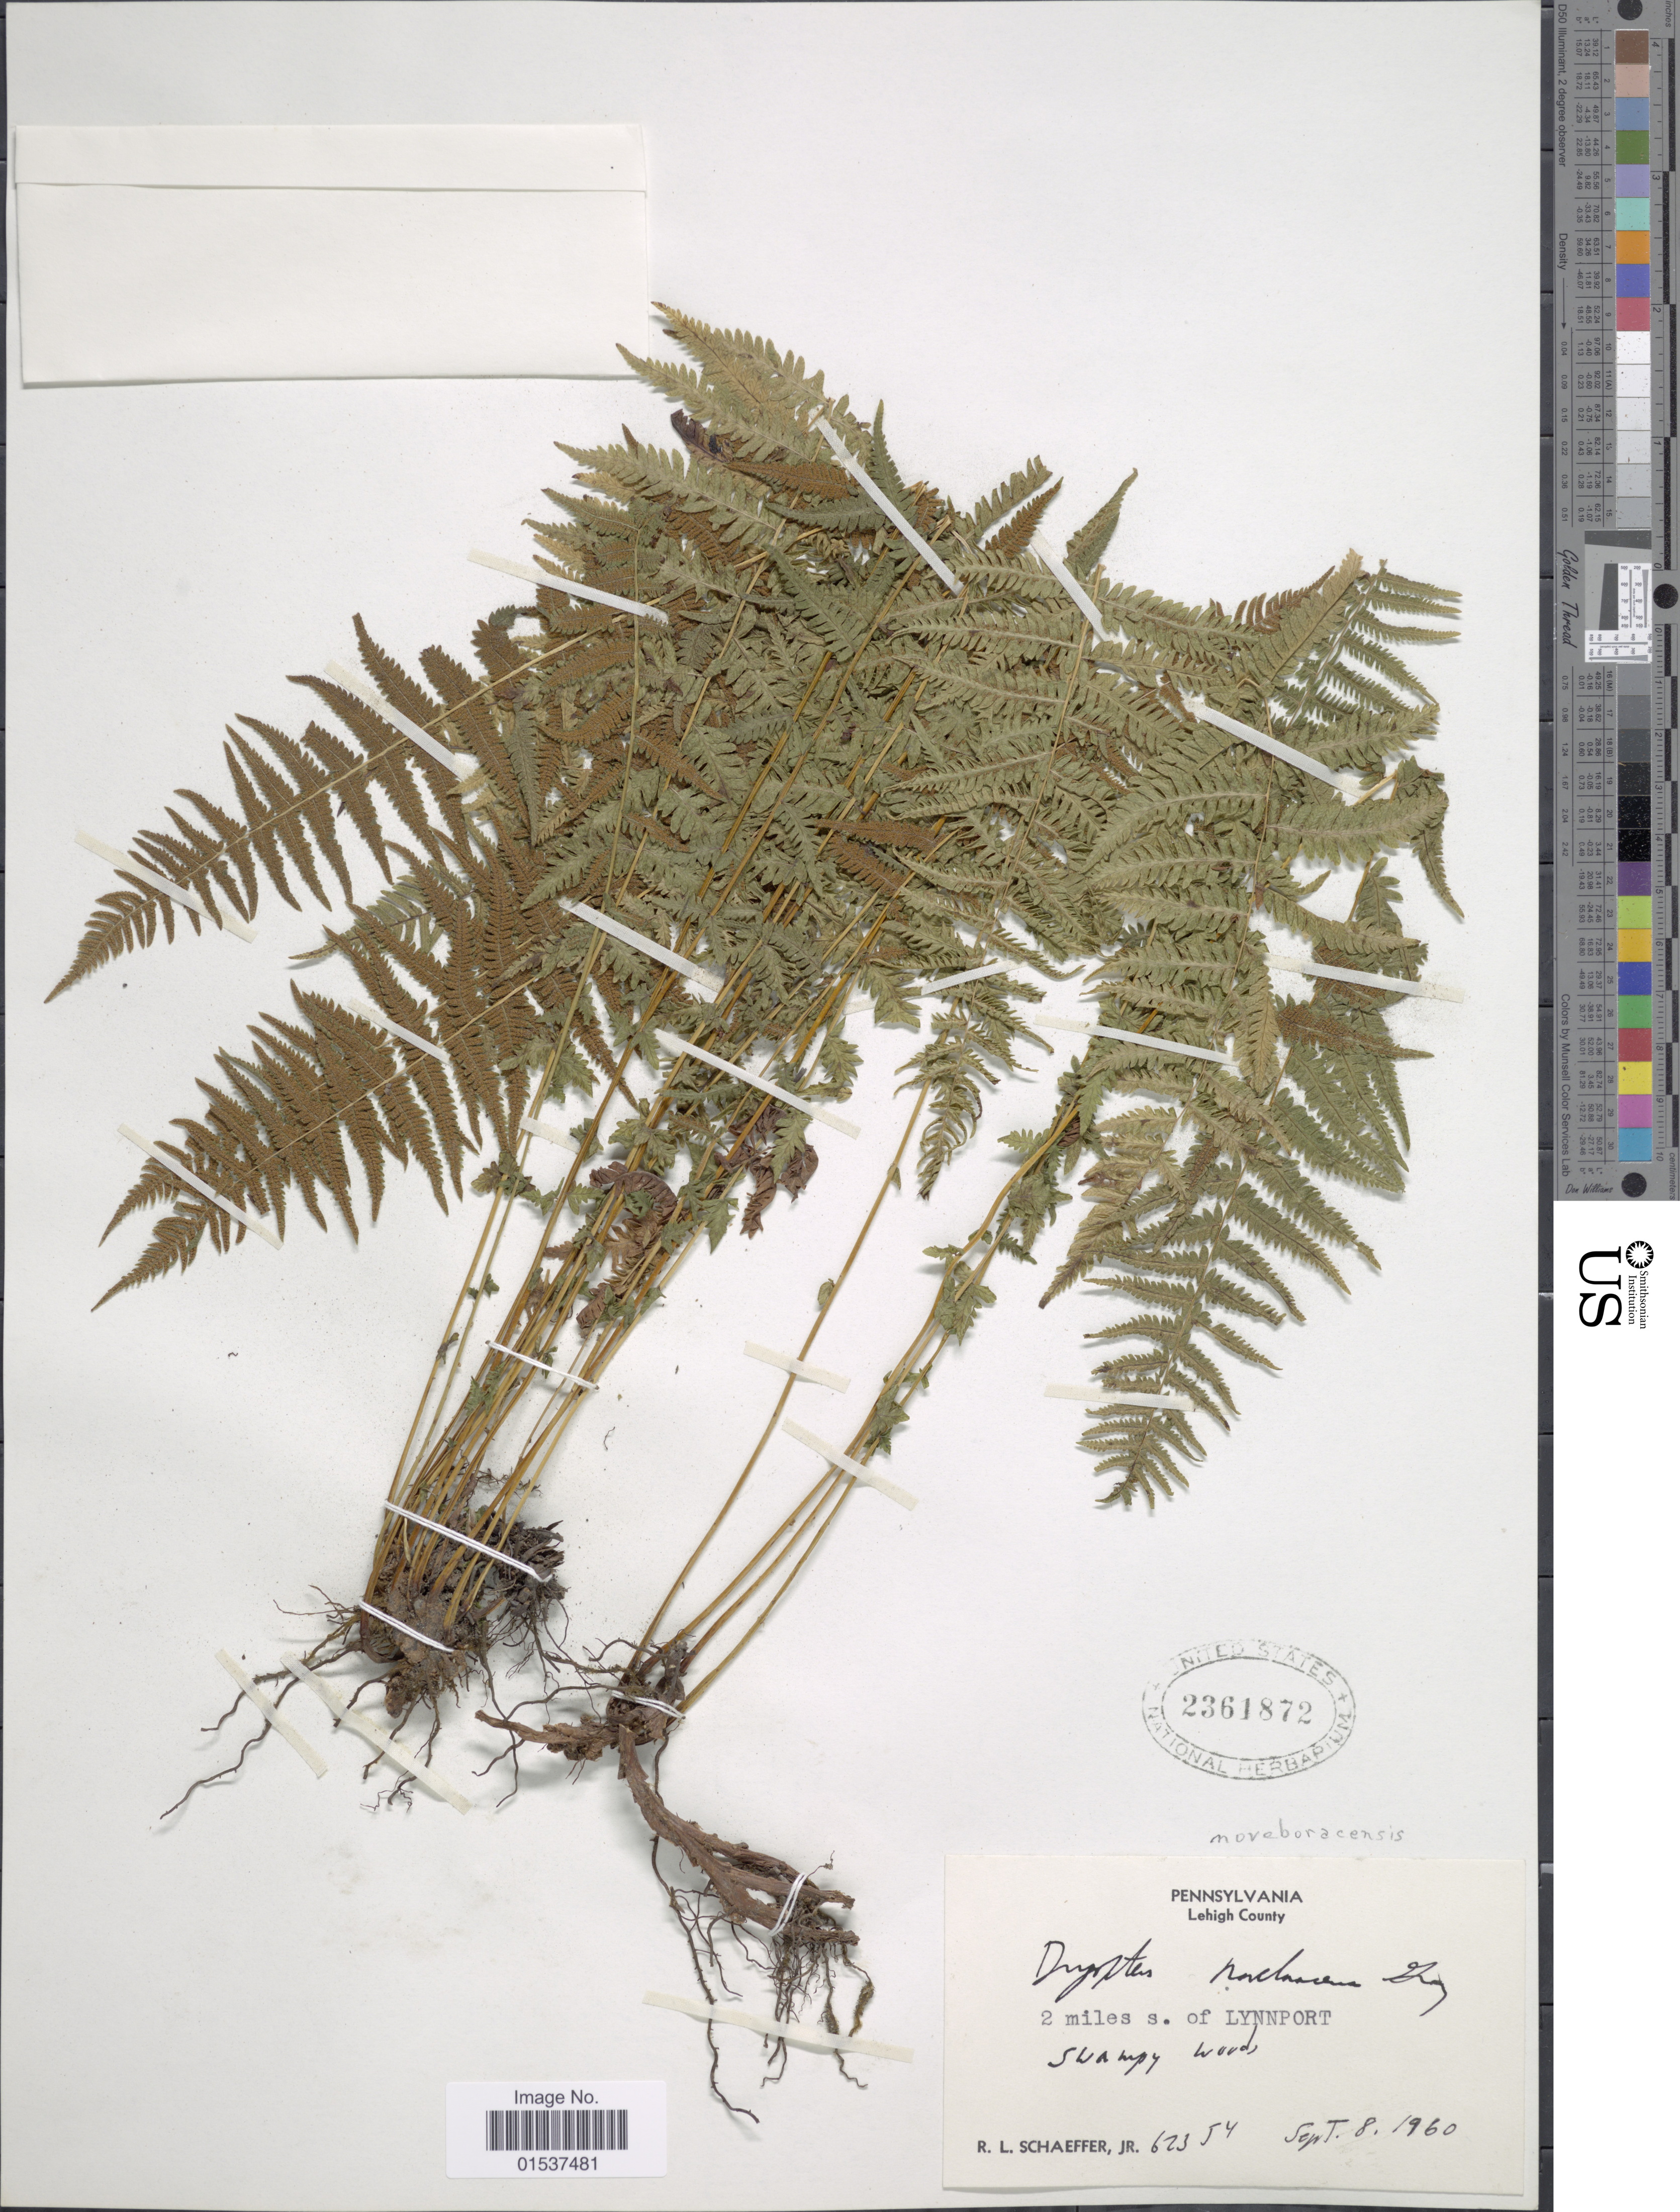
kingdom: Plantae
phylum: Tracheophyta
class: Polypodiopsida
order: Polypodiales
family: Thelypteridaceae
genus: Parathelypteris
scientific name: Parathelypteris noveboracensis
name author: (L.) Ching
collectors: R. L. Schaeffer Jr.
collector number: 62354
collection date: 1960-09-08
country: United States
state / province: Pennsylvania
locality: Lehigh County, 2 miles s. of Lynnport.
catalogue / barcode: US 2361872